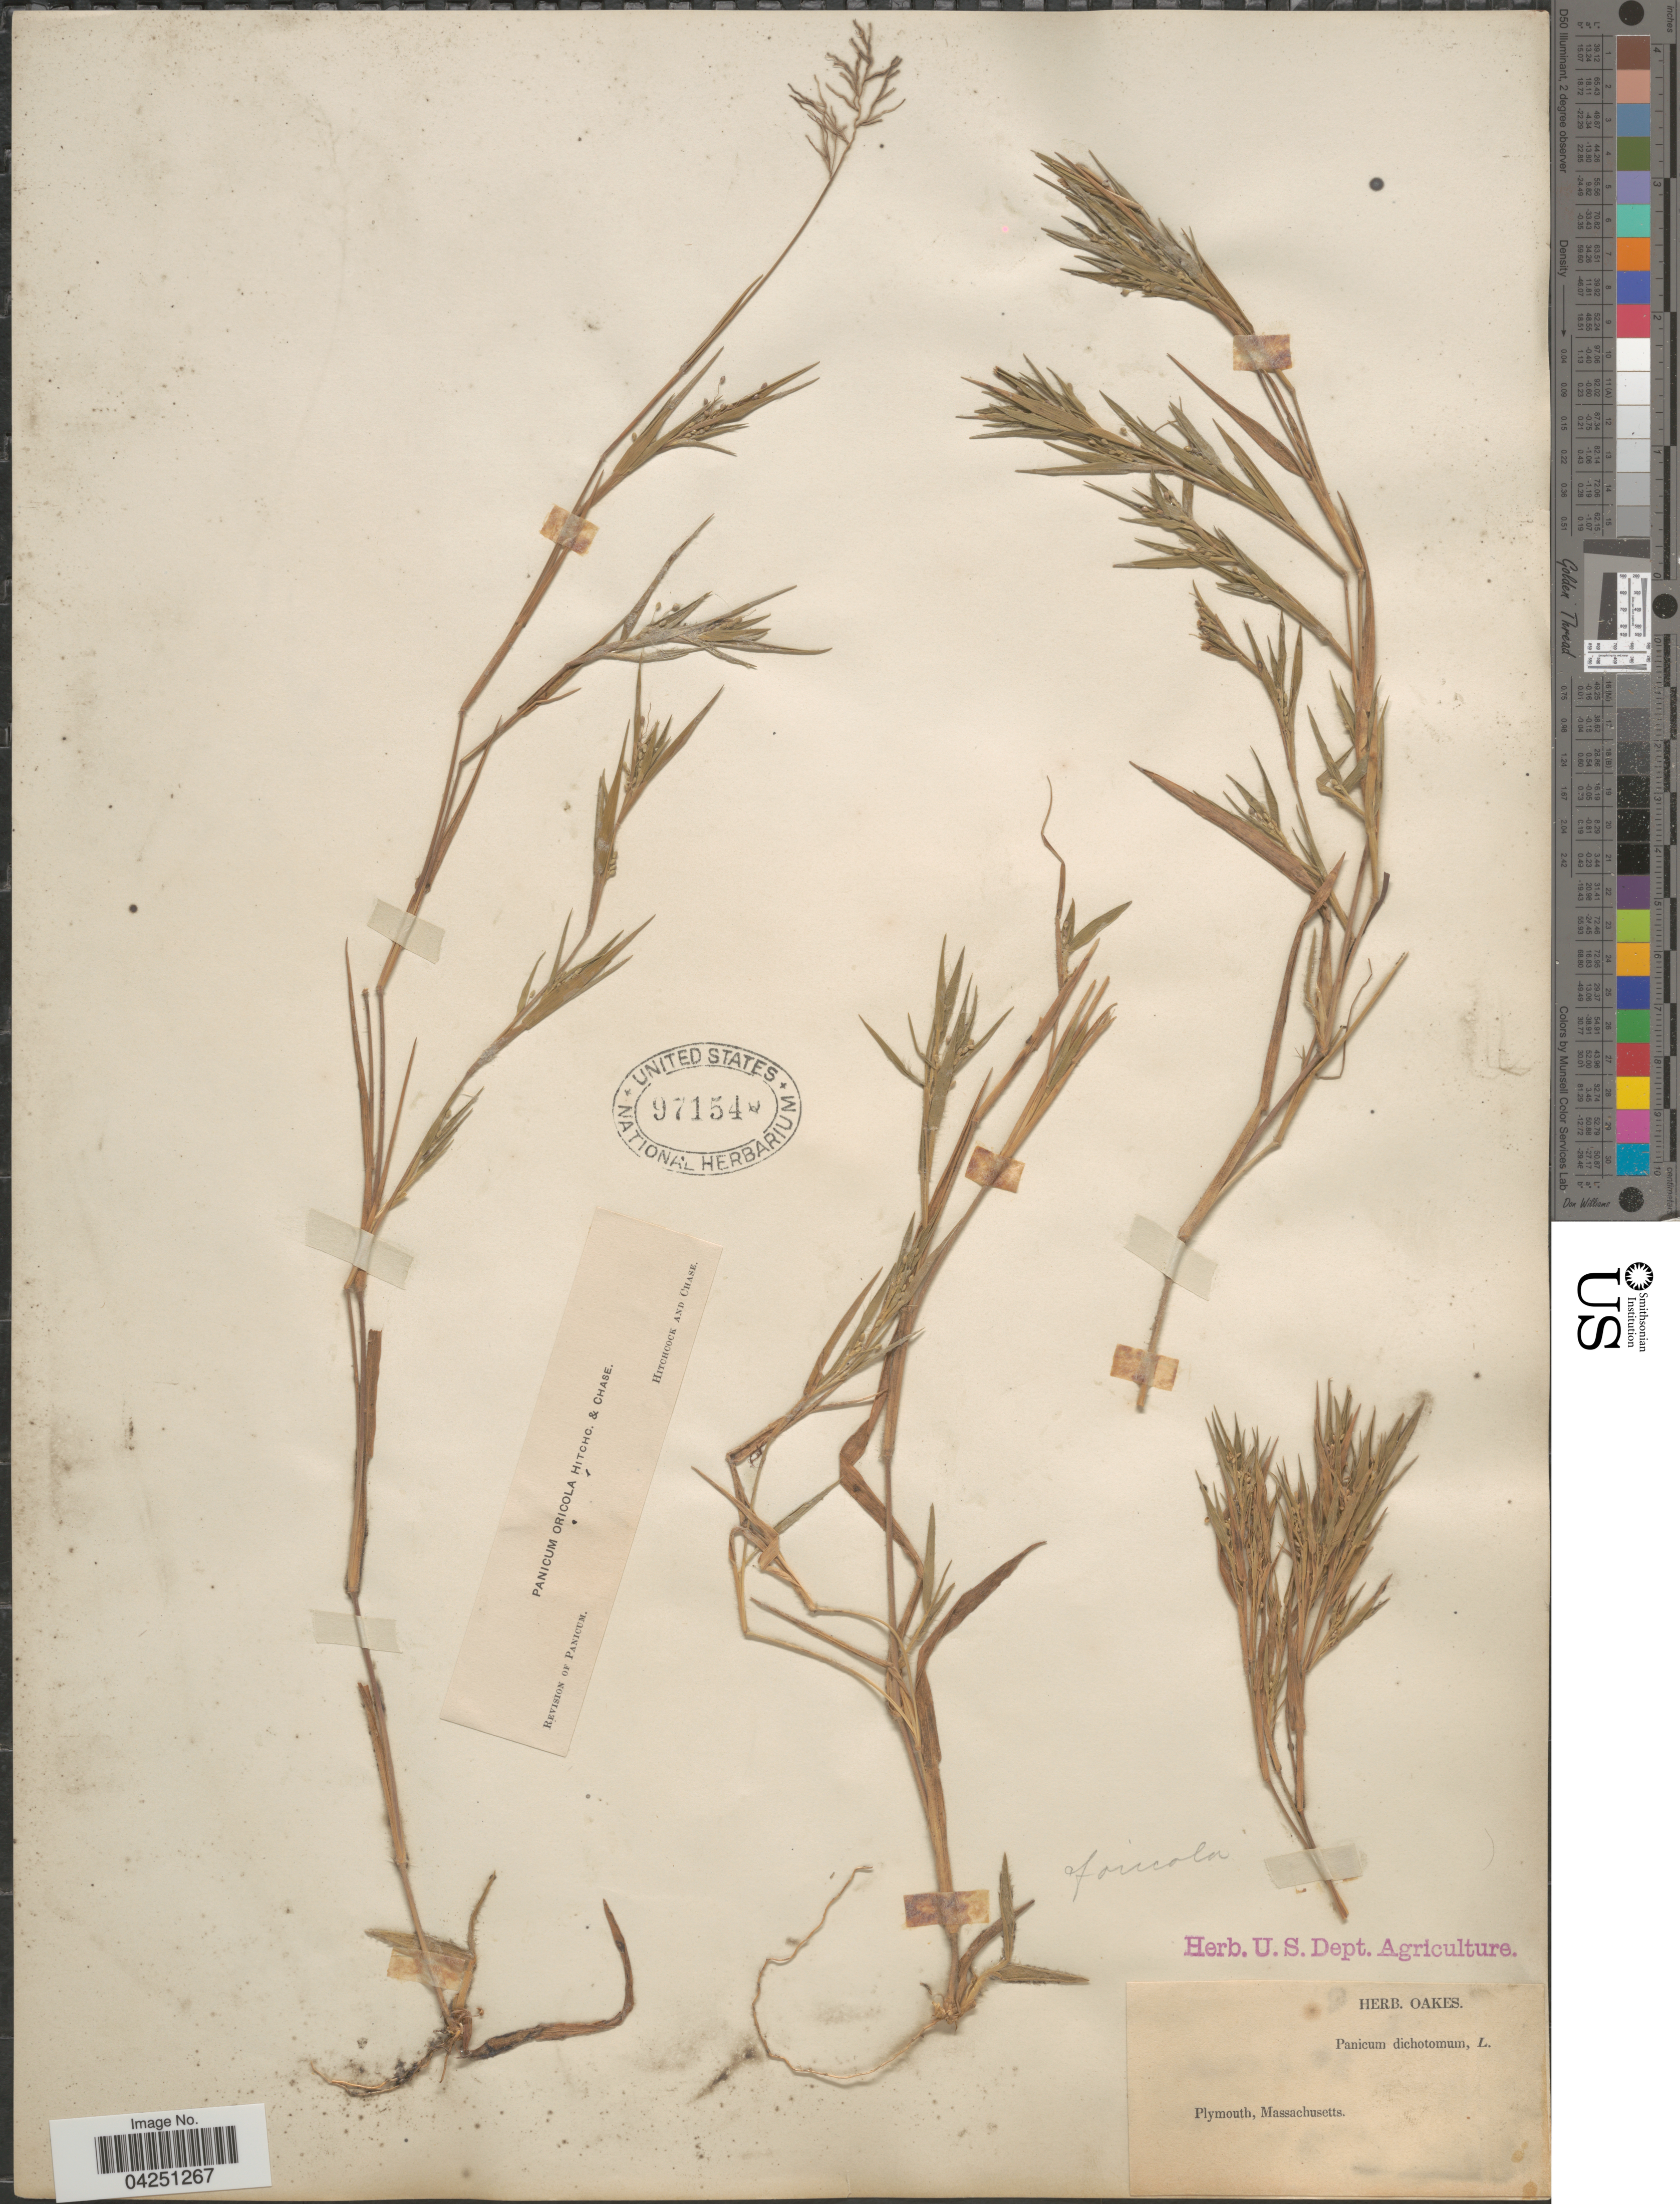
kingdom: Plantae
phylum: Tracheophyta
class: Liliopsida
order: Poales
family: Poaceae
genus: Dichanthelium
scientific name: Dichanthelium acuminatum var. acuminatum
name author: (Sw.) Gould & C.A. Clark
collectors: ex herb. Oakes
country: United States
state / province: Massachusetts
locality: Plymouth.